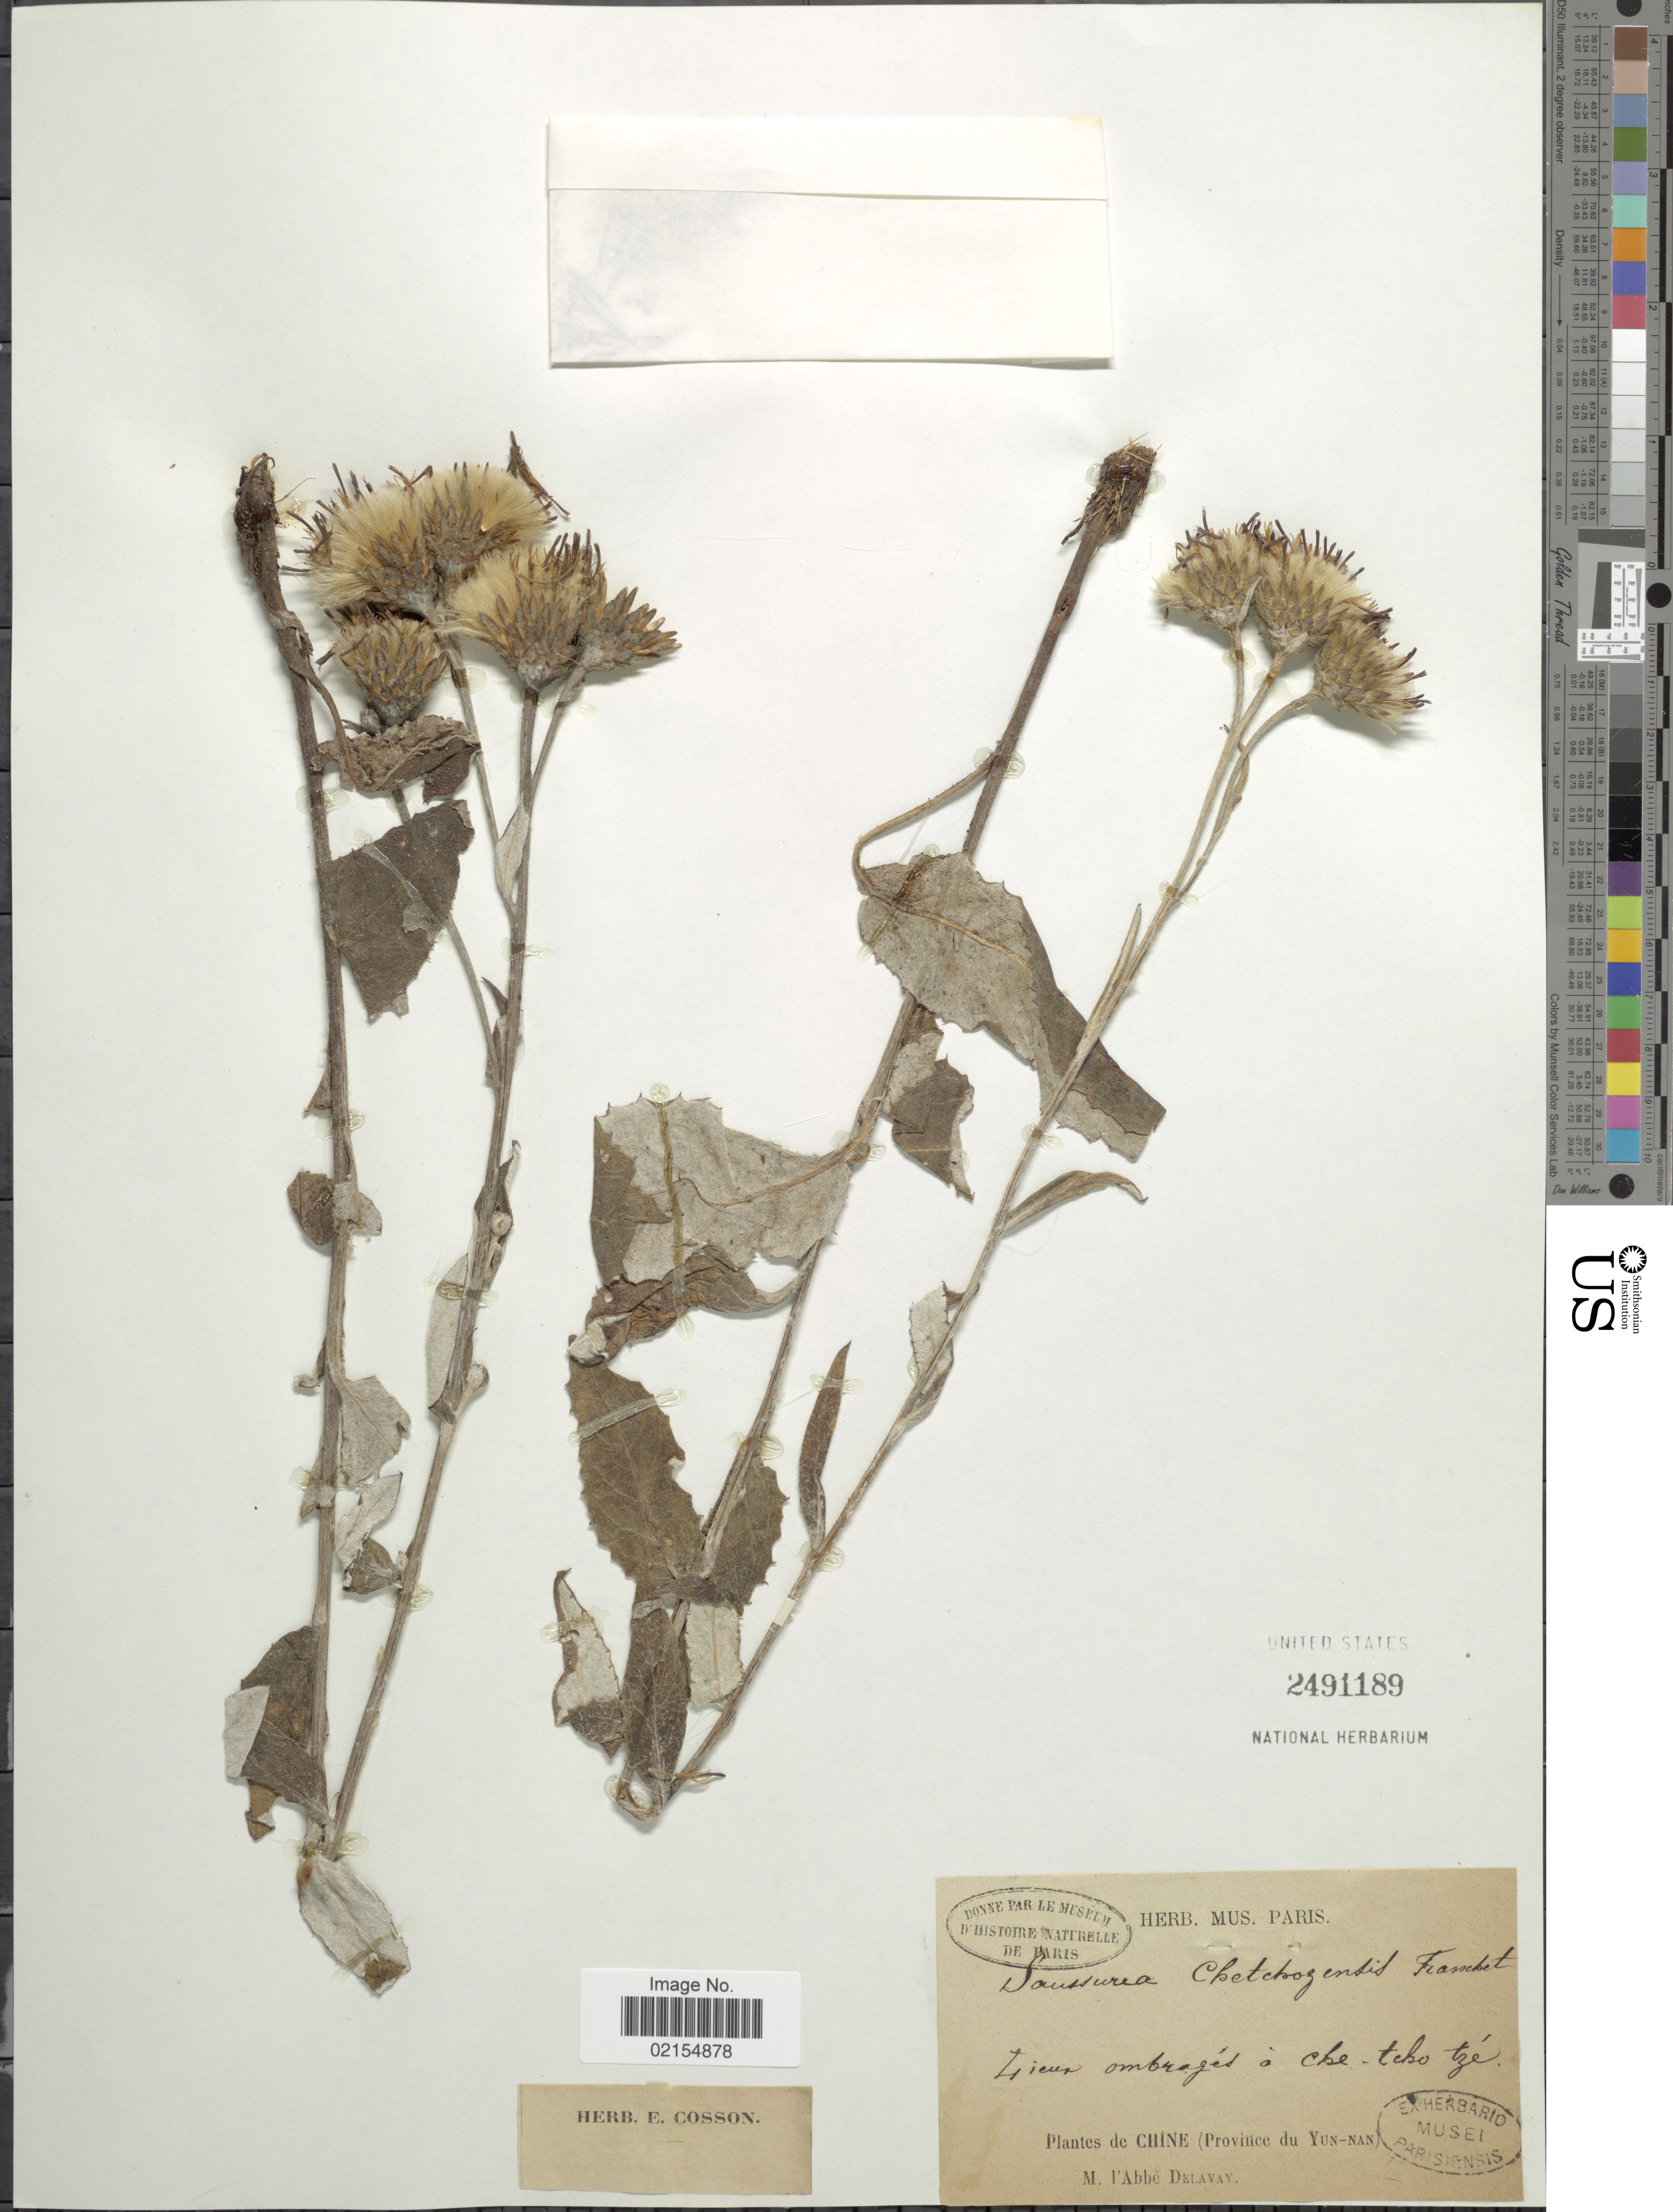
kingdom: Plantae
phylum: Tracheophyta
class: Magnoliopsida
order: Asterales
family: Asteraceae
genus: Saussurea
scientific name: Saussurea chetchozensis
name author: Franch.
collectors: P. Delavay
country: China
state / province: Yunnan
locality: De Chine (Province du Yun-Nan)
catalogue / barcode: US 2491189